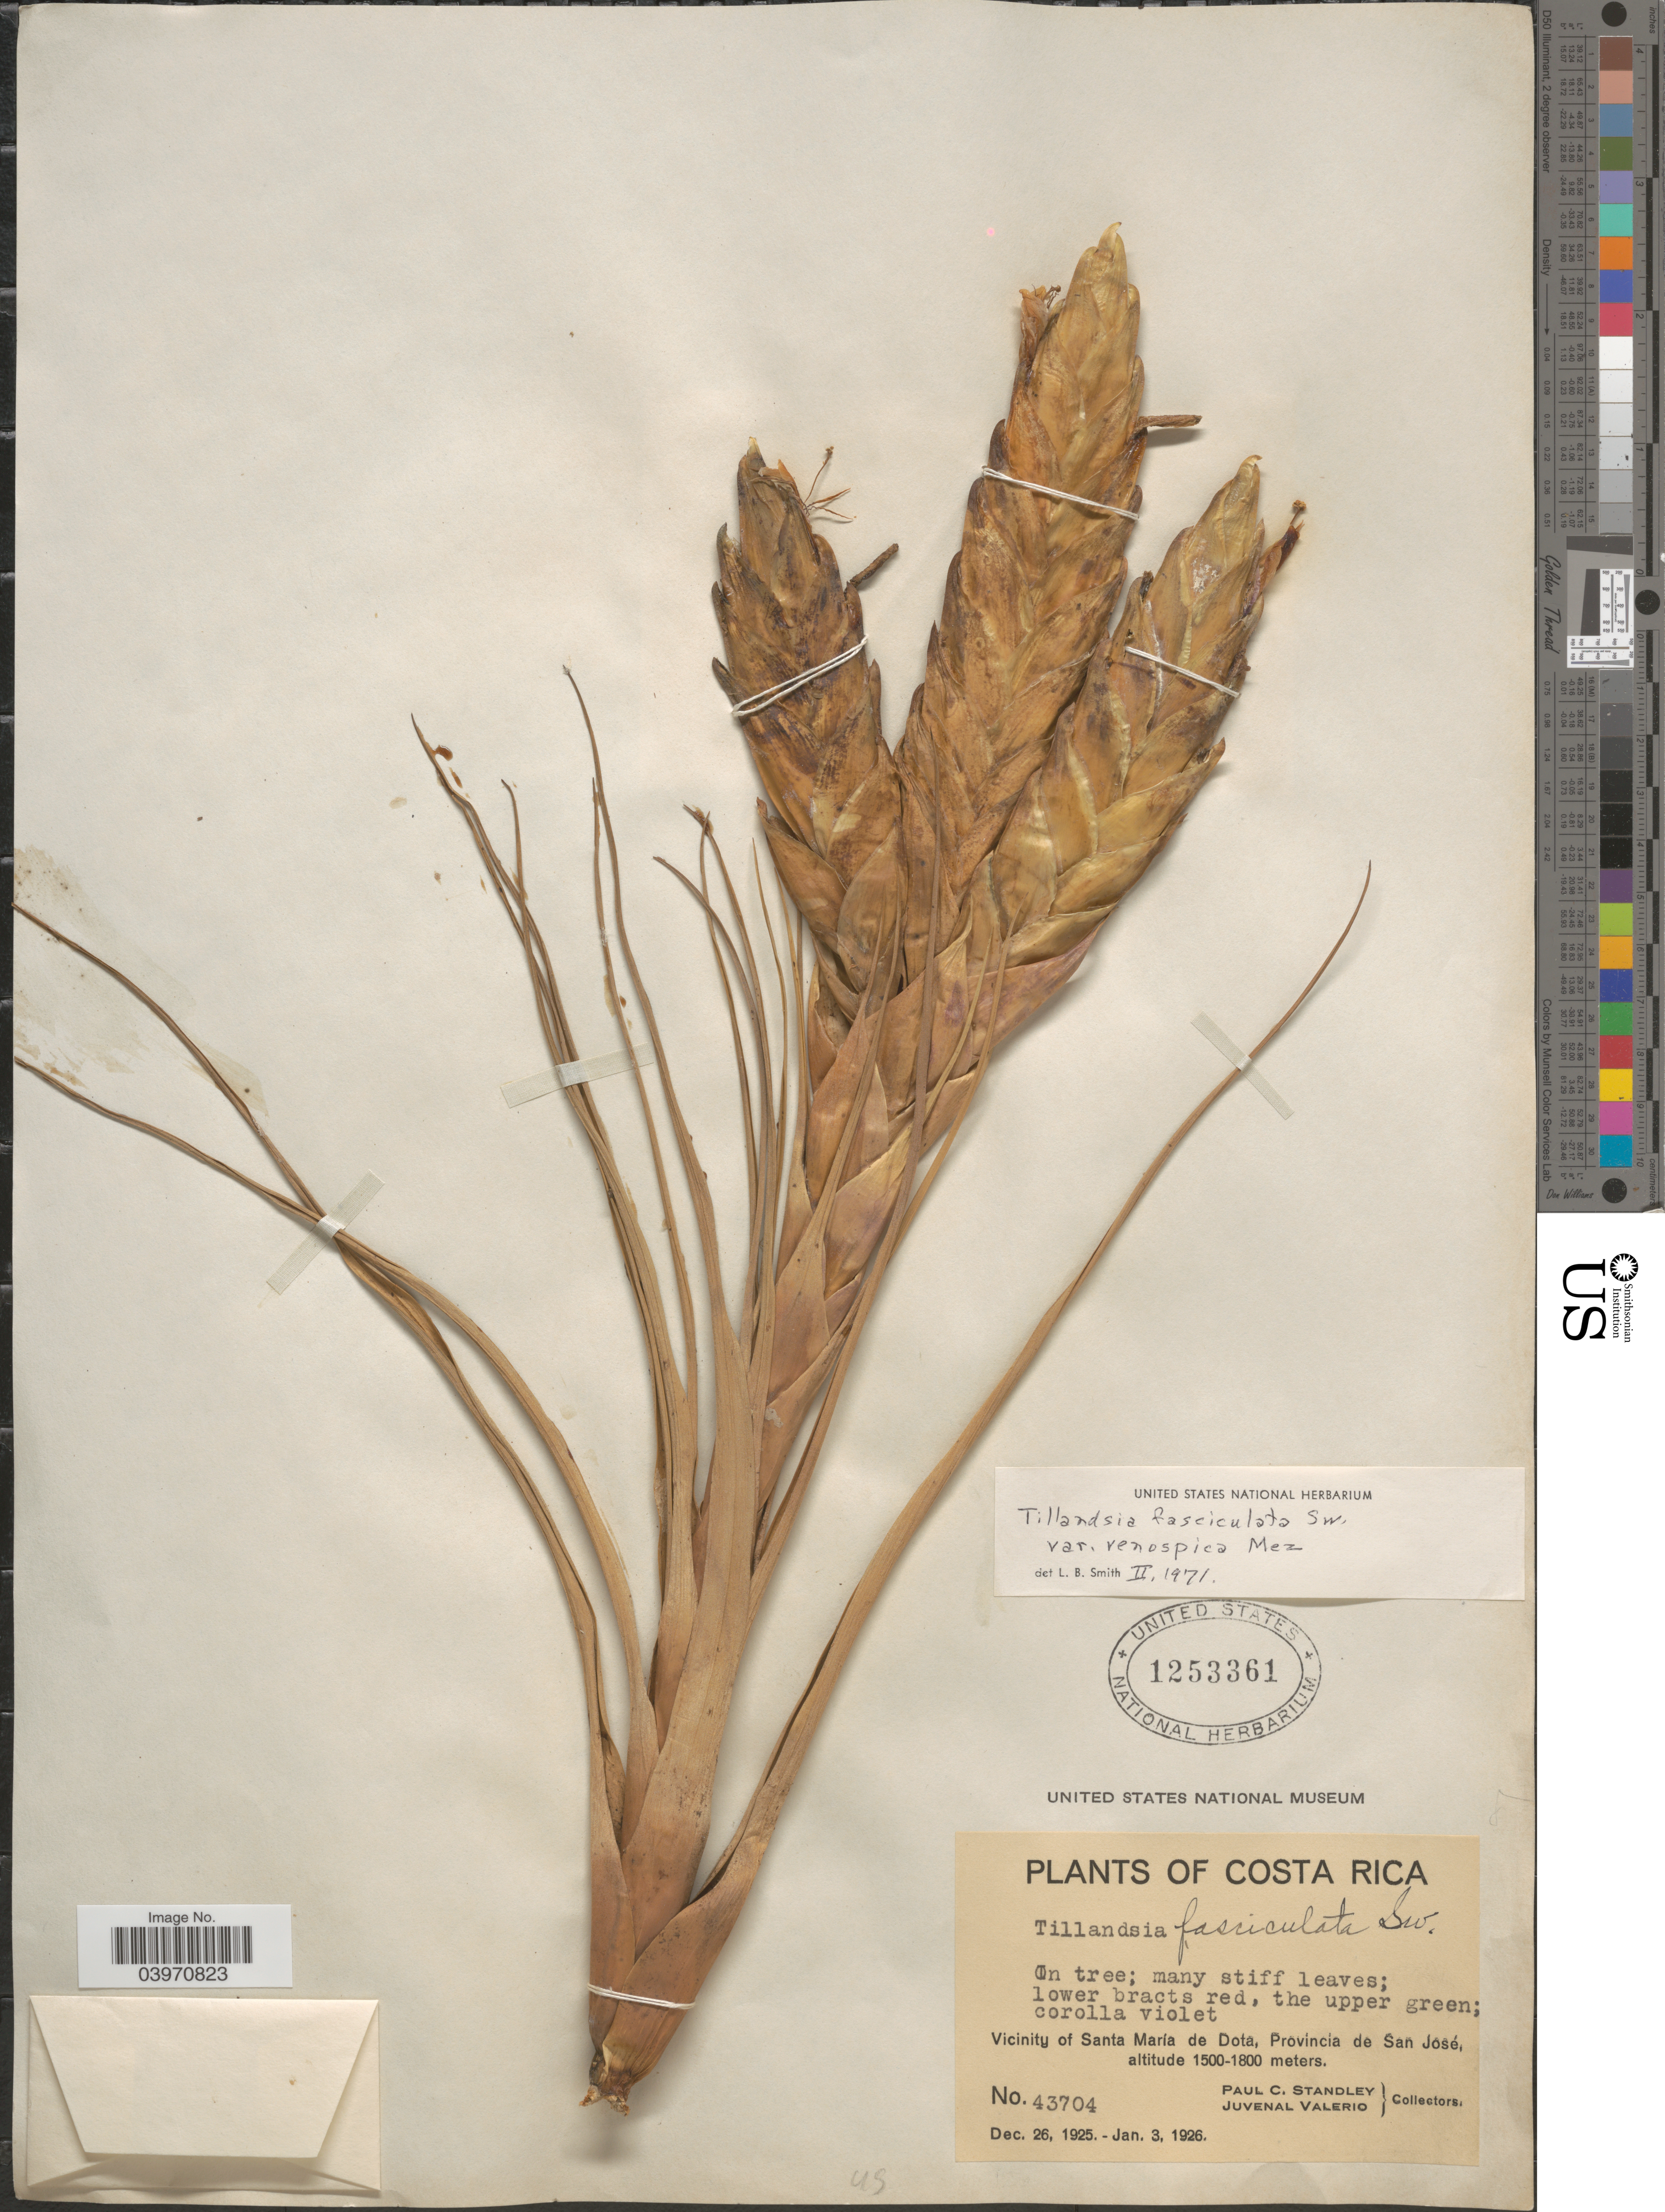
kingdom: Plantae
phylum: Tracheophyta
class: Liliopsida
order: Poales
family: Bromeliaceae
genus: Tillandsia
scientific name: Tillandsia fasciculata var. venosispica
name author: Mez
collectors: P. C. Standley & J. Valerio R.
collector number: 43704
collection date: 1925-12-26/1926-01-03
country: Costa Rica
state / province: San José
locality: Vicinity of Santa María de Dota.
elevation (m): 1500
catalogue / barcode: US 1253361